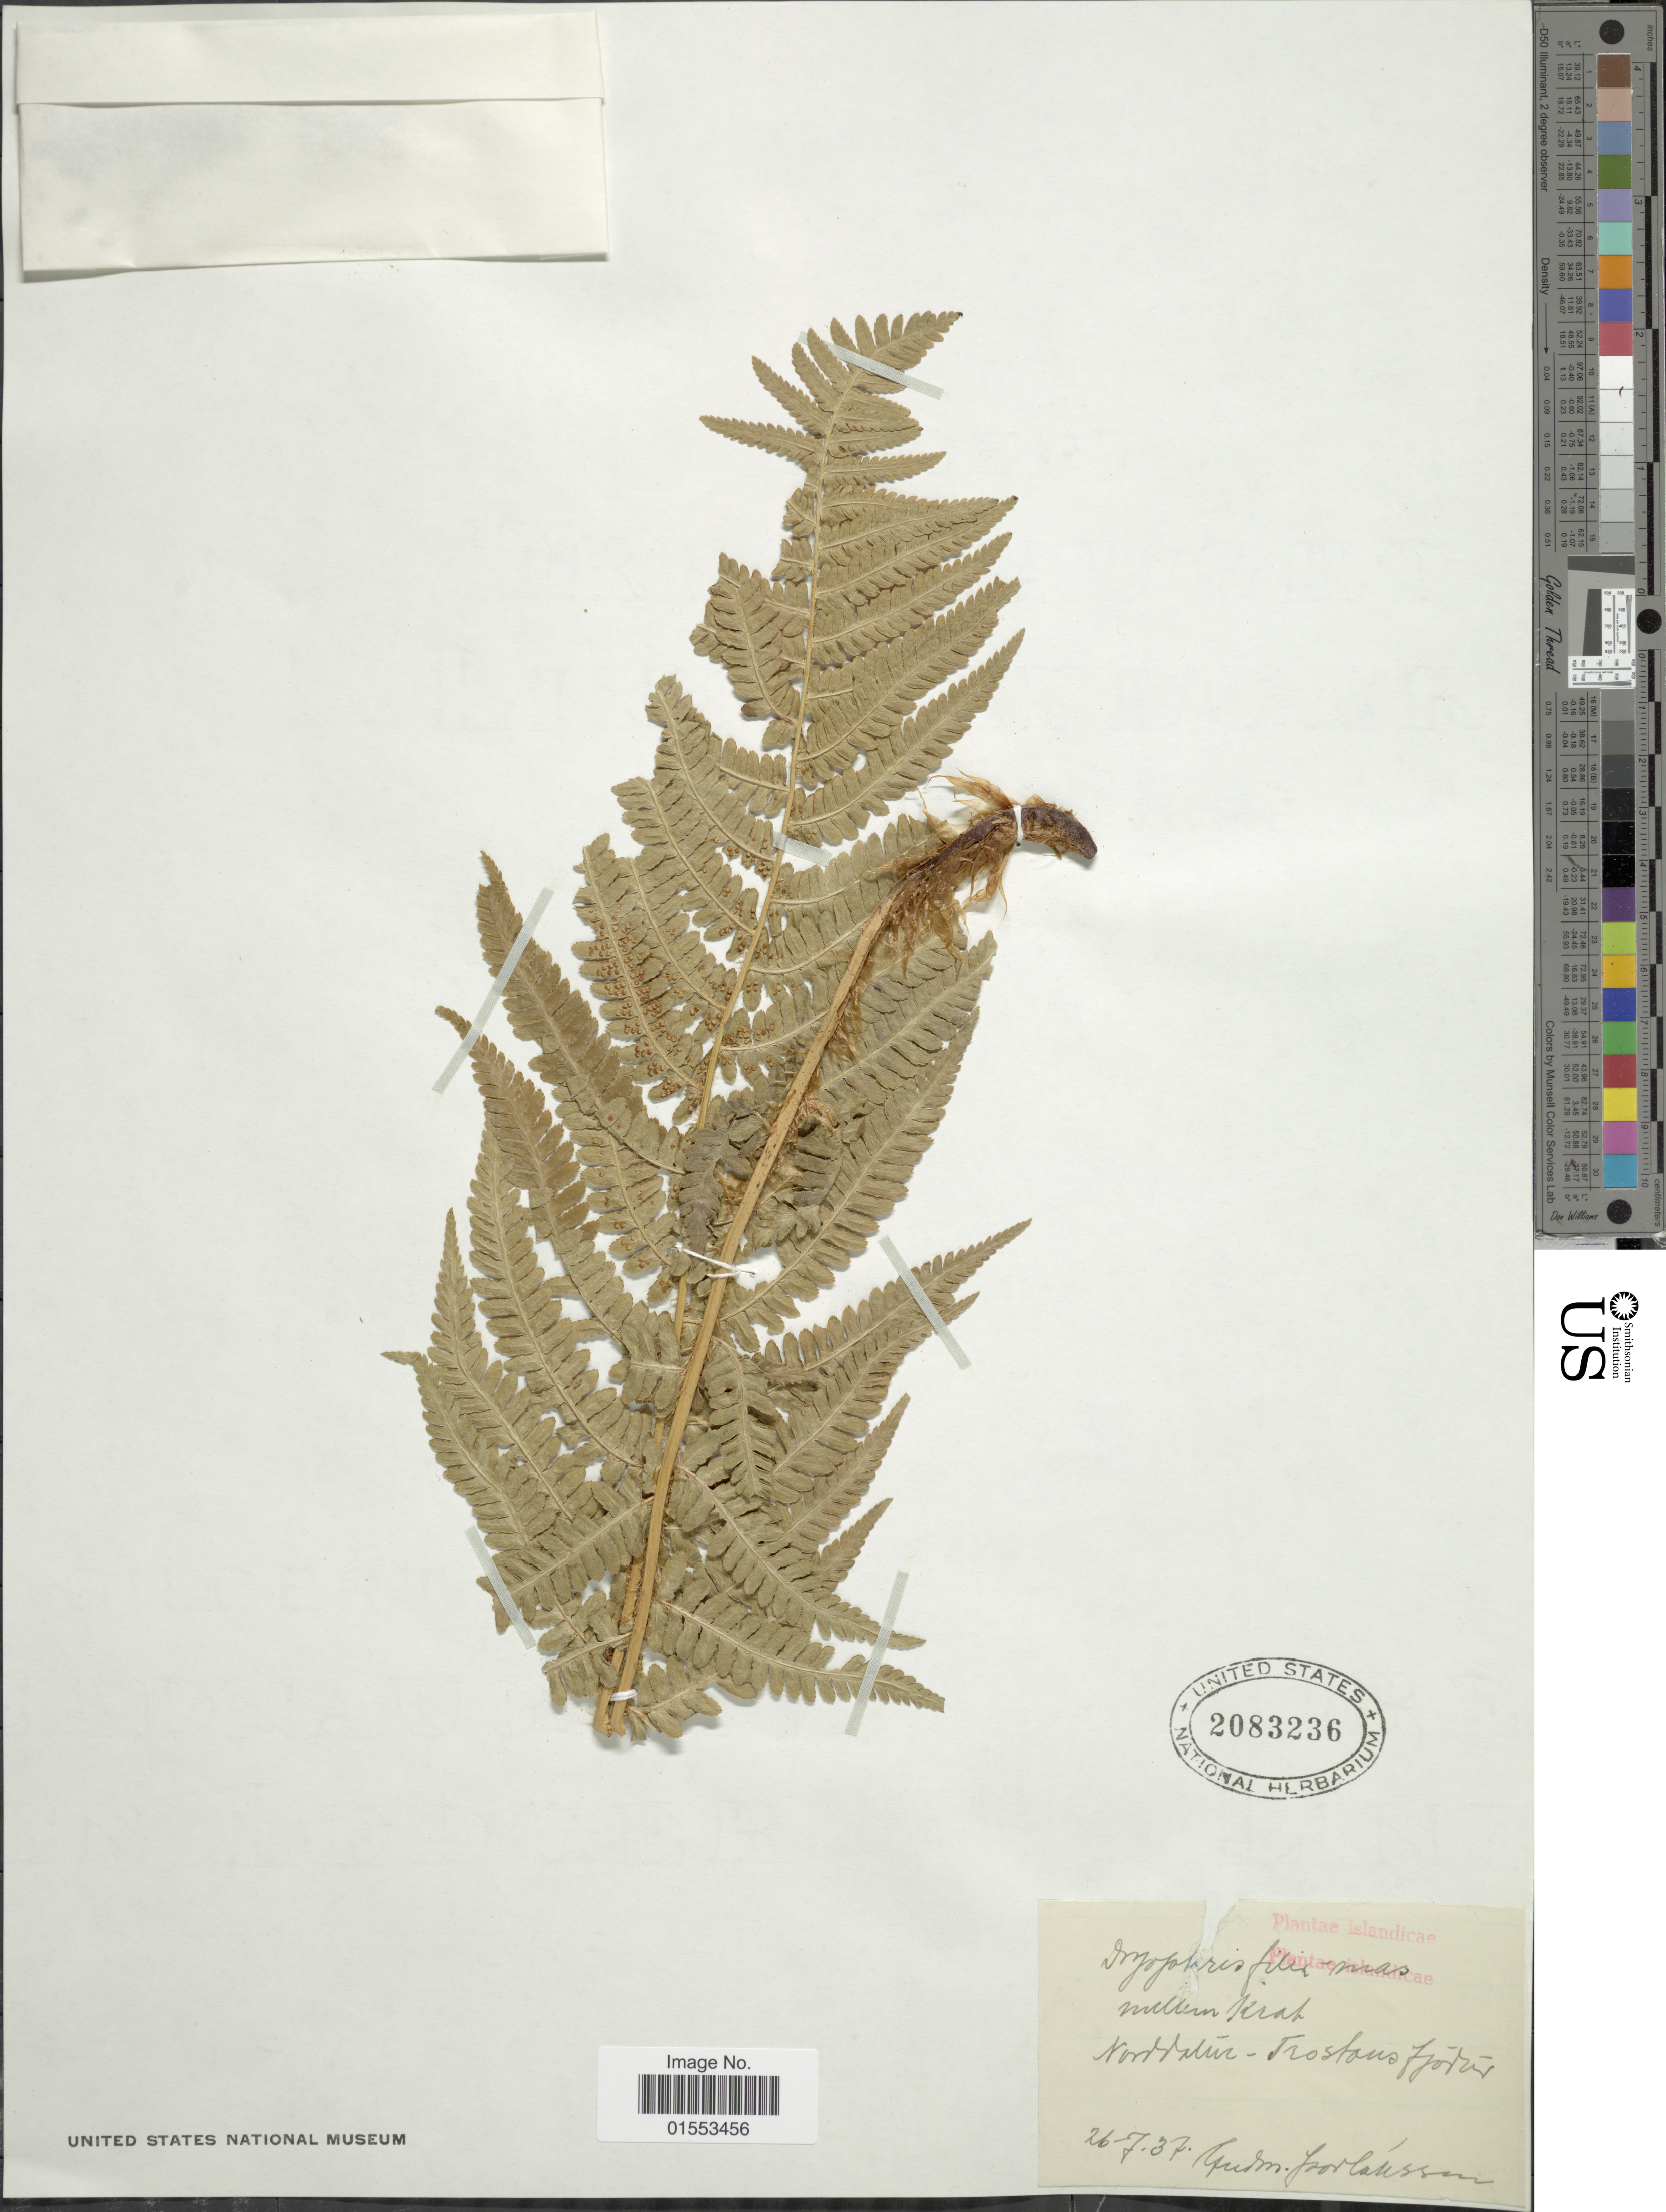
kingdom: Plantae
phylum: Tracheophyta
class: Polypodiopsida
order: Polypodiales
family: Dryopteridaceae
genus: Dryopteris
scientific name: Dryopteris filix-mas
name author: (L.) Schott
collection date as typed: Transcribed d/m/y: 26/7/37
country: Iceland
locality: Plantae islandicae. Norðdalur - Trostansfjörður.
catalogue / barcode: US 2083236